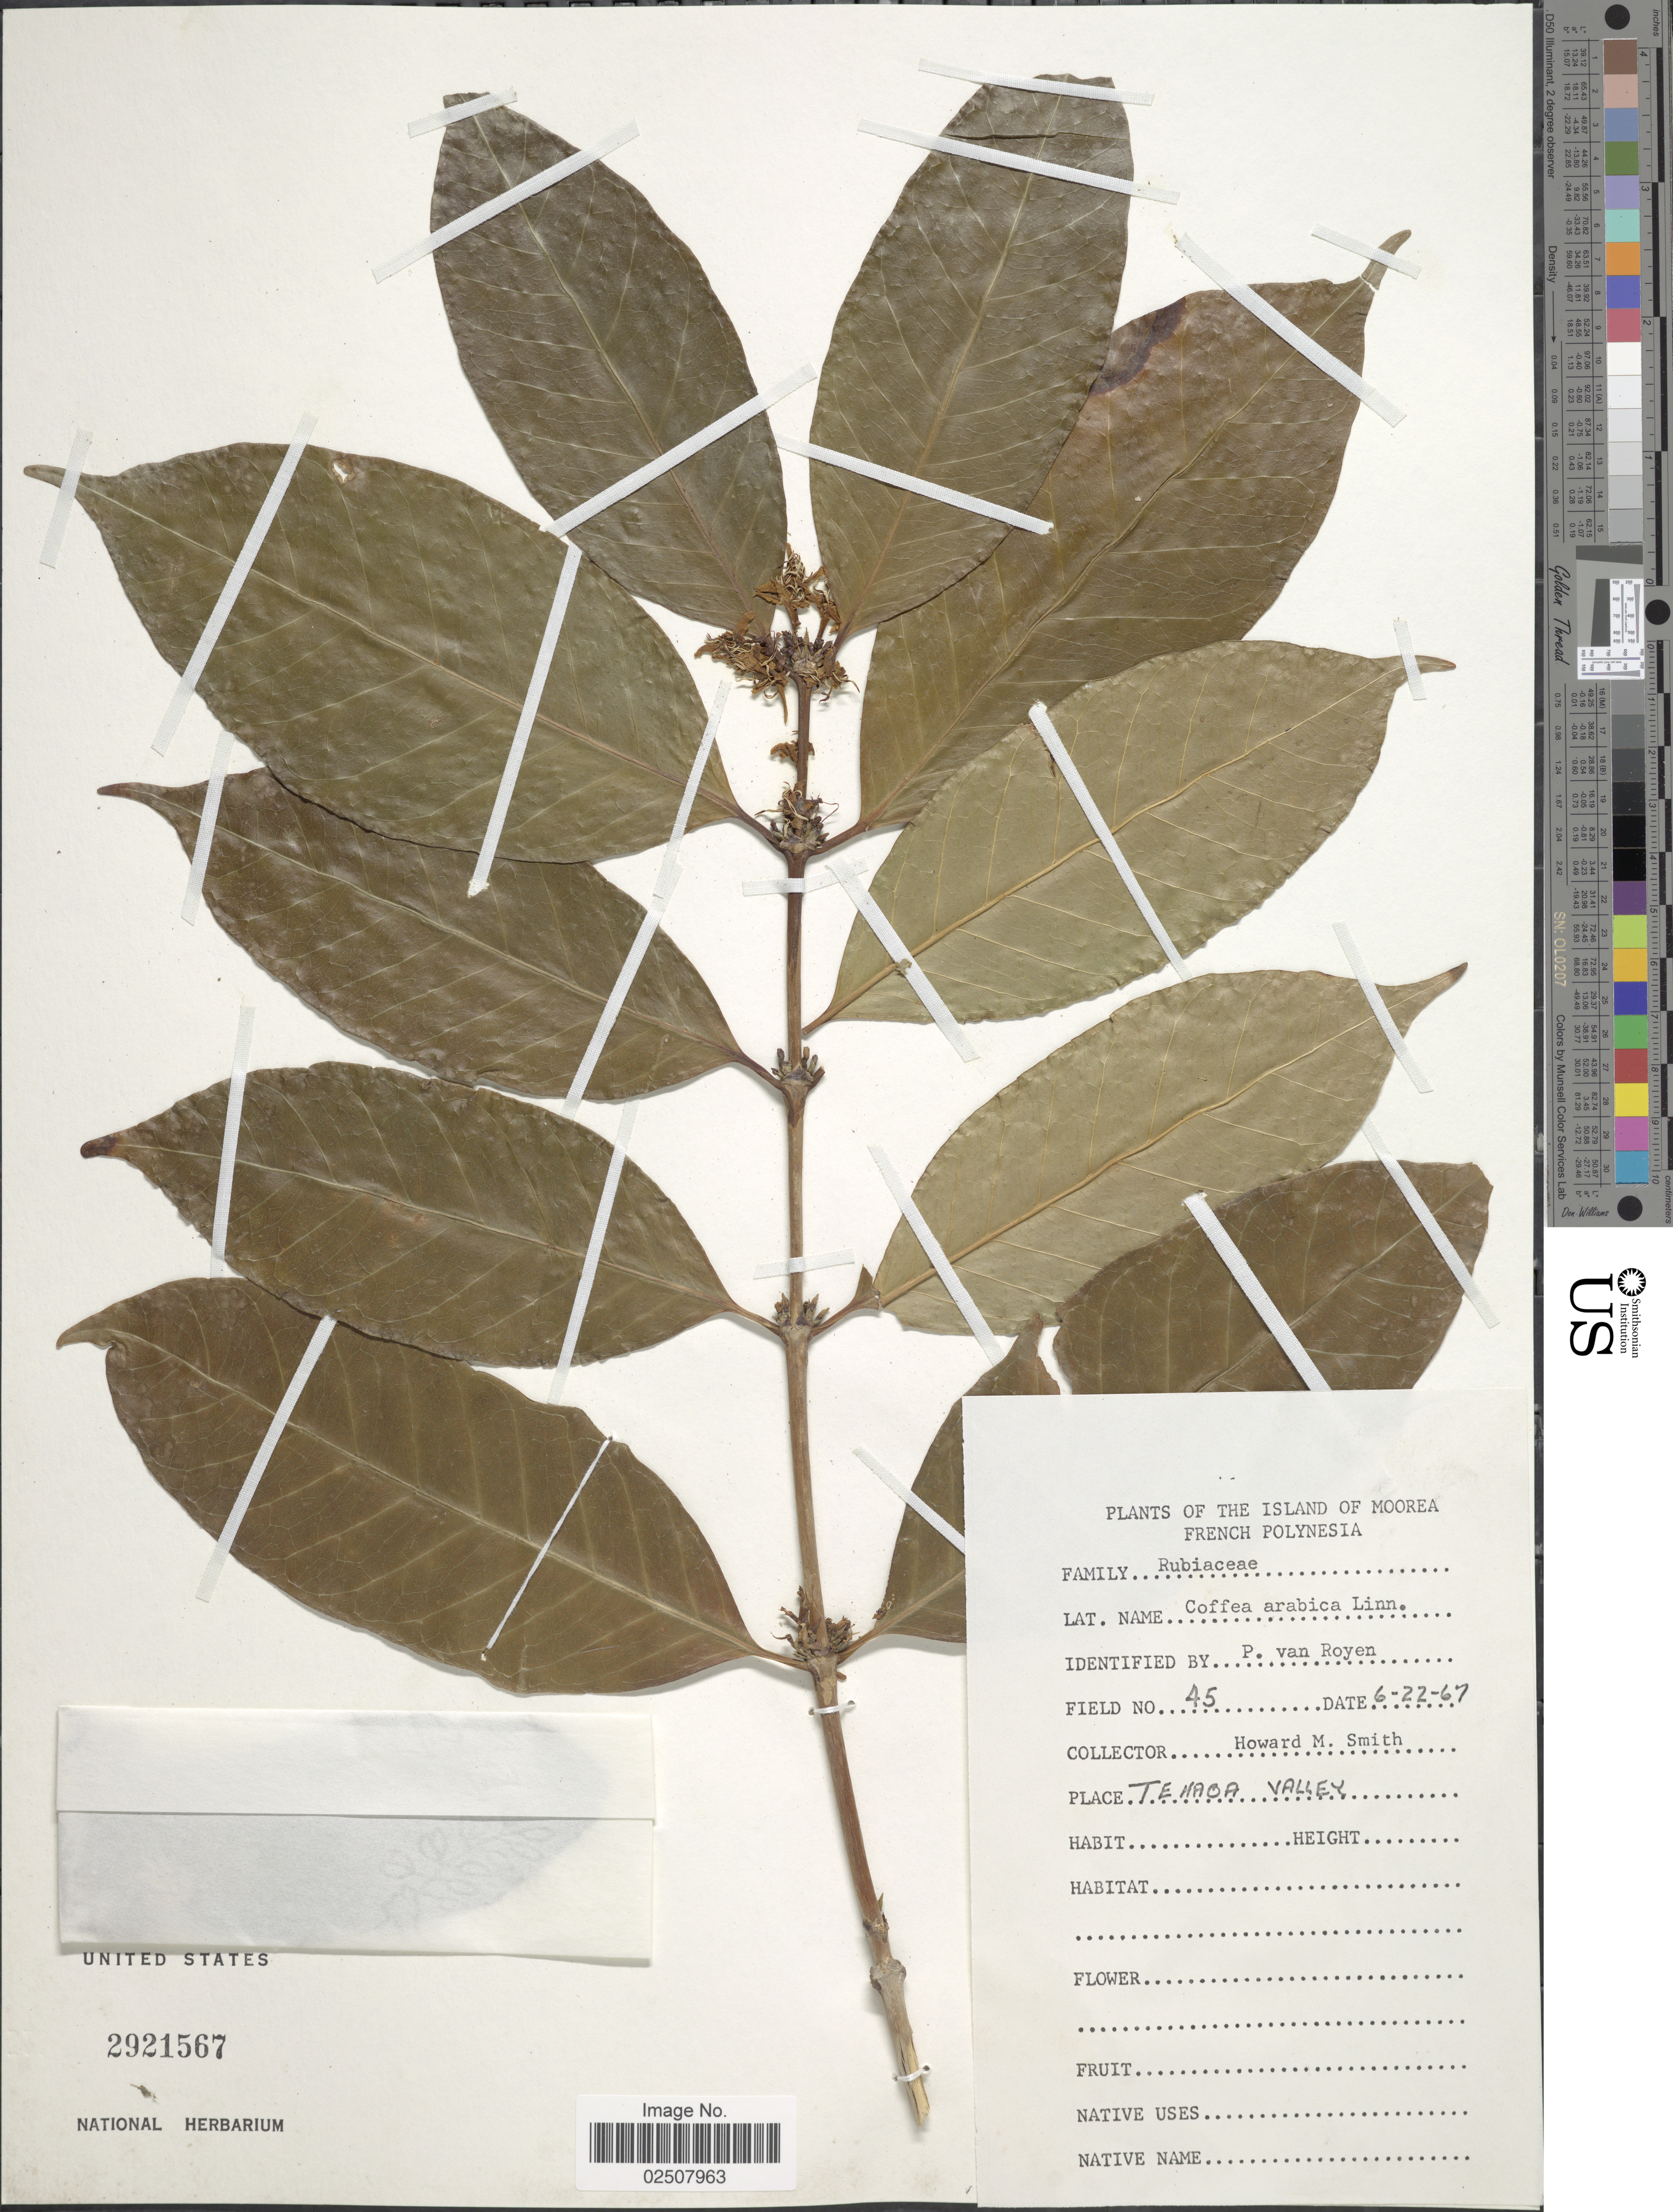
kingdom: Plantae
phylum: Tracheophyta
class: Magnoliopsida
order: Gentianales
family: Rubiaceae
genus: Coffea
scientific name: Coffea arabica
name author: L.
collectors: H. M. Smith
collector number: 45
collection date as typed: Transcribed d/m/y: 22/6/67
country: French Polynesia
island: Moorea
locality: The Island of Moorea, Tehaba Valley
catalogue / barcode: US 2921567